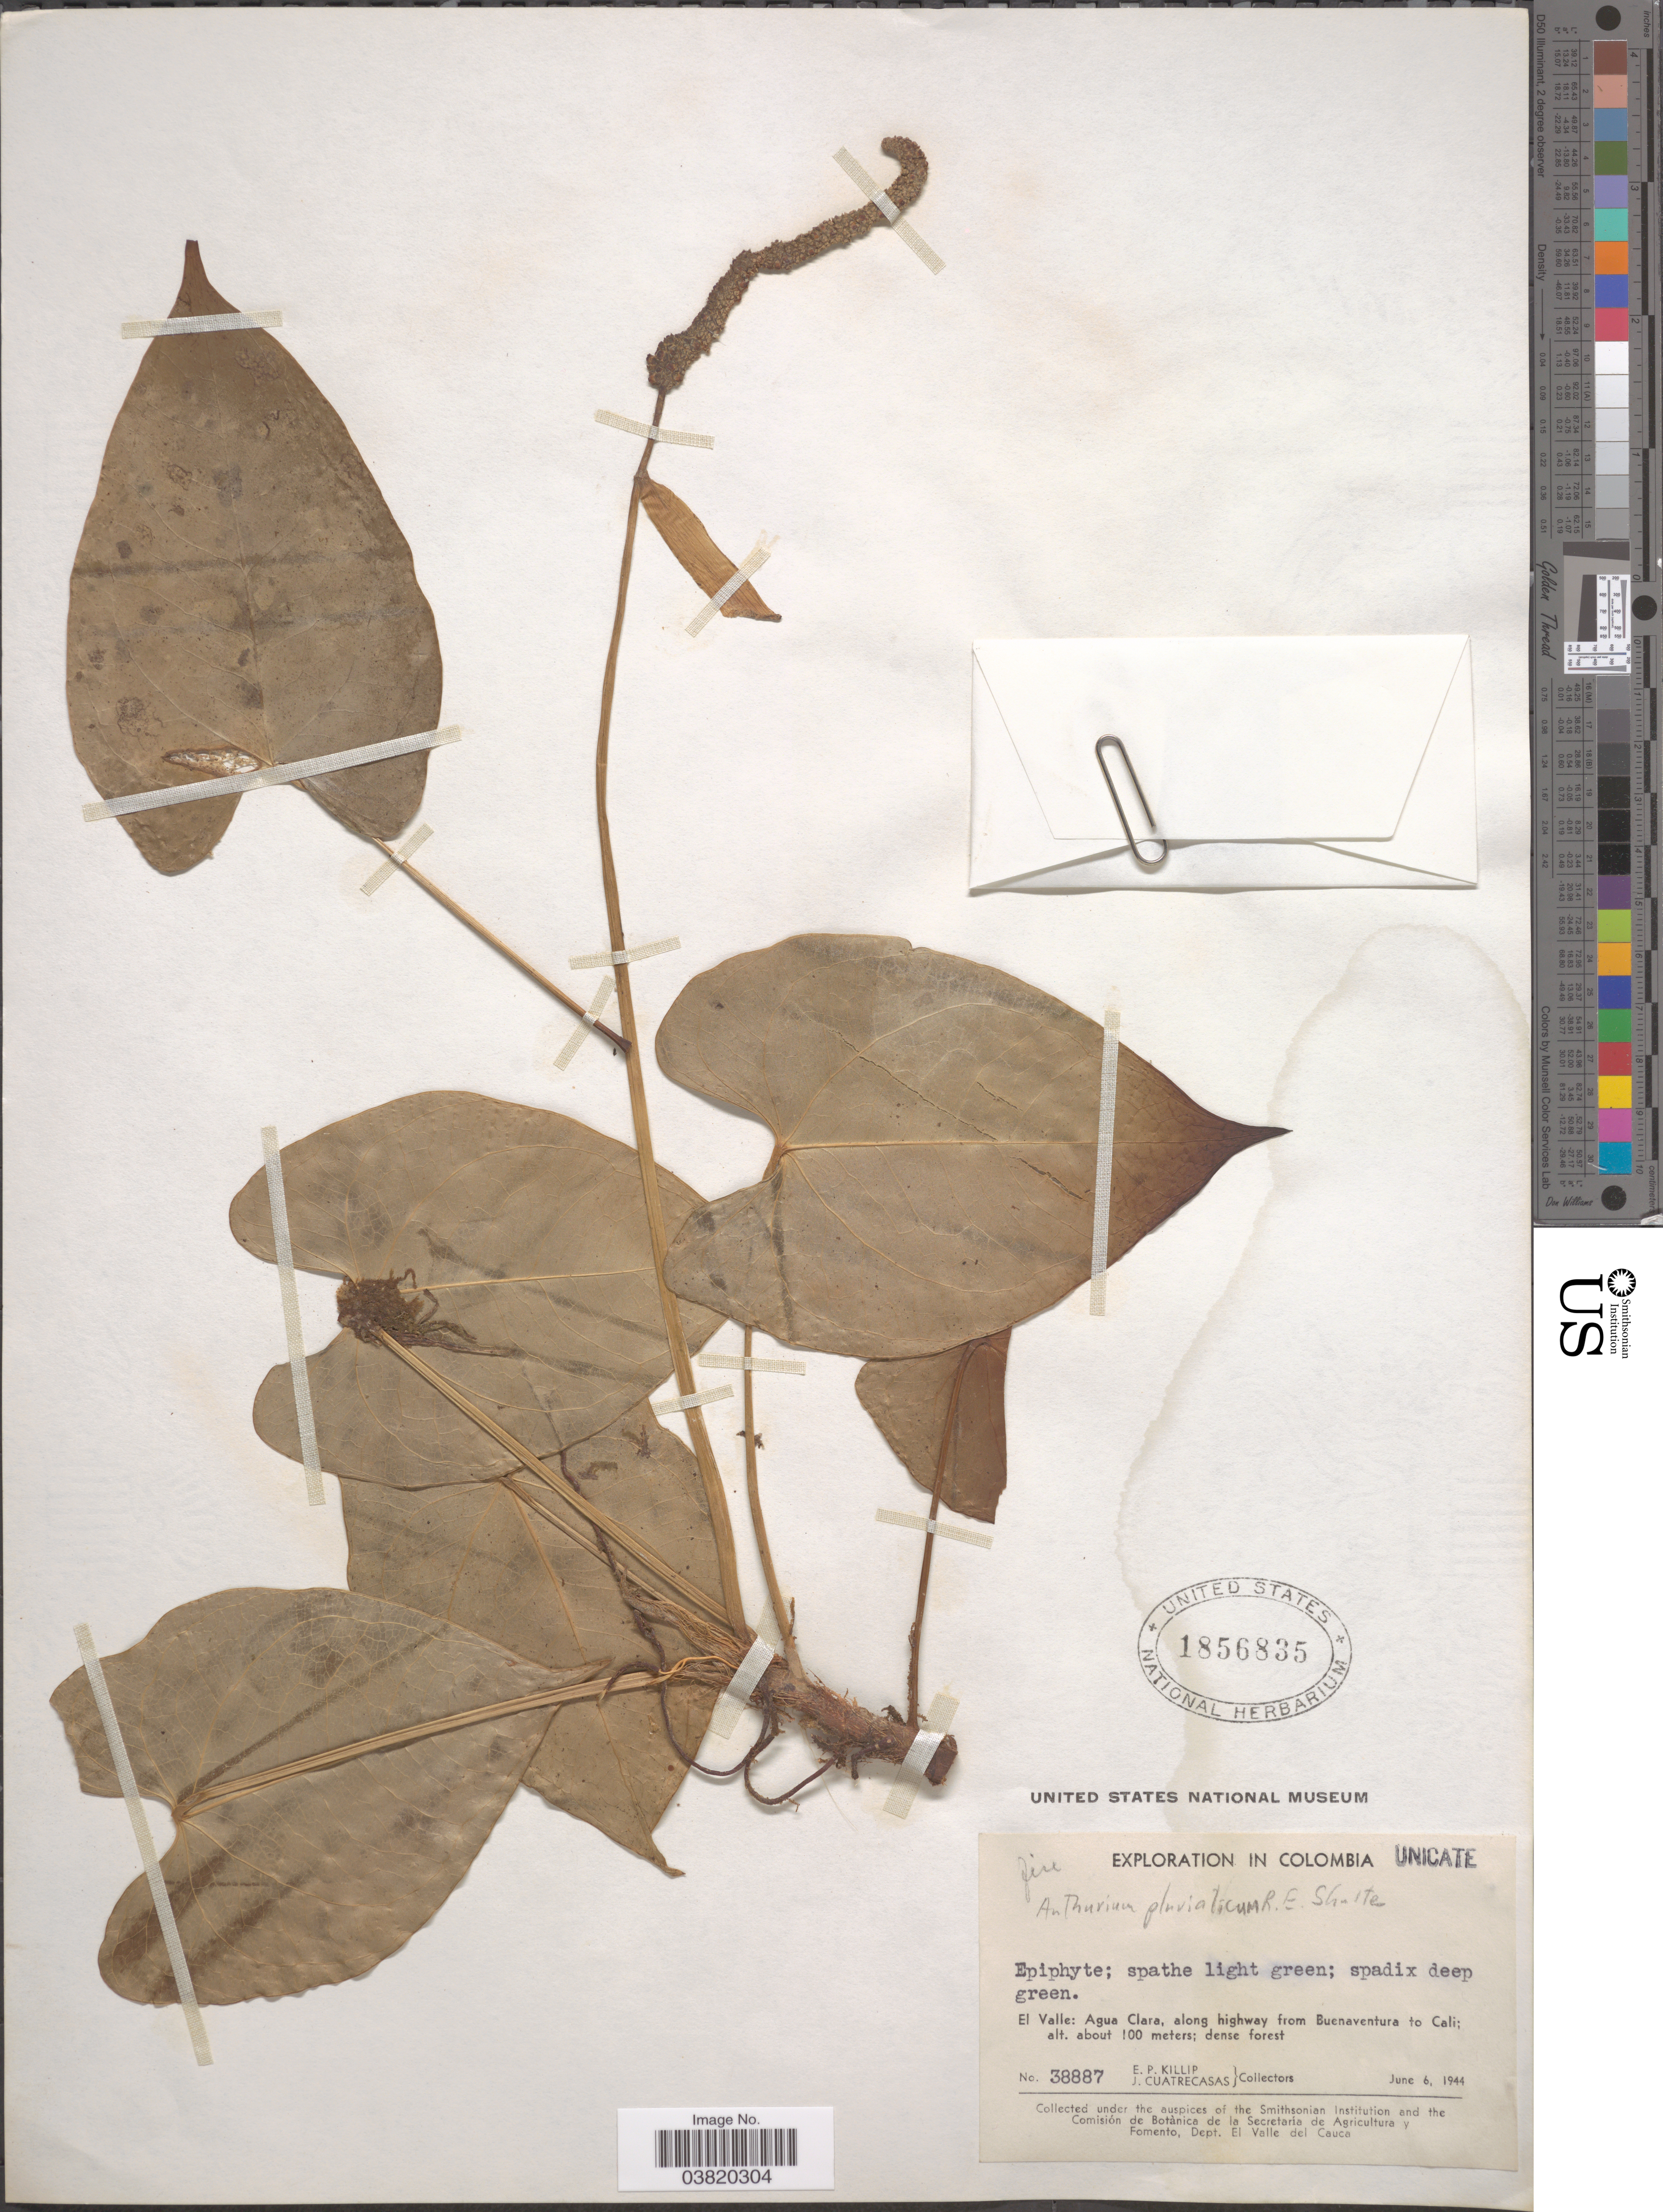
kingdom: Plantae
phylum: Tracheophyta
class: Liliopsida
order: Alismatales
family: Araceae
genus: Anthurium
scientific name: Anthurium pluviaticum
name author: R.E. Schult.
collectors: E. P. Killip & J. Cuatrecasas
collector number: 38887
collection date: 1944-06-06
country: Colombia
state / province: Valle del Cauca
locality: El Valle: Agua Clara, along highway from Buenaventura to Cali.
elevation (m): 100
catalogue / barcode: US 1856835